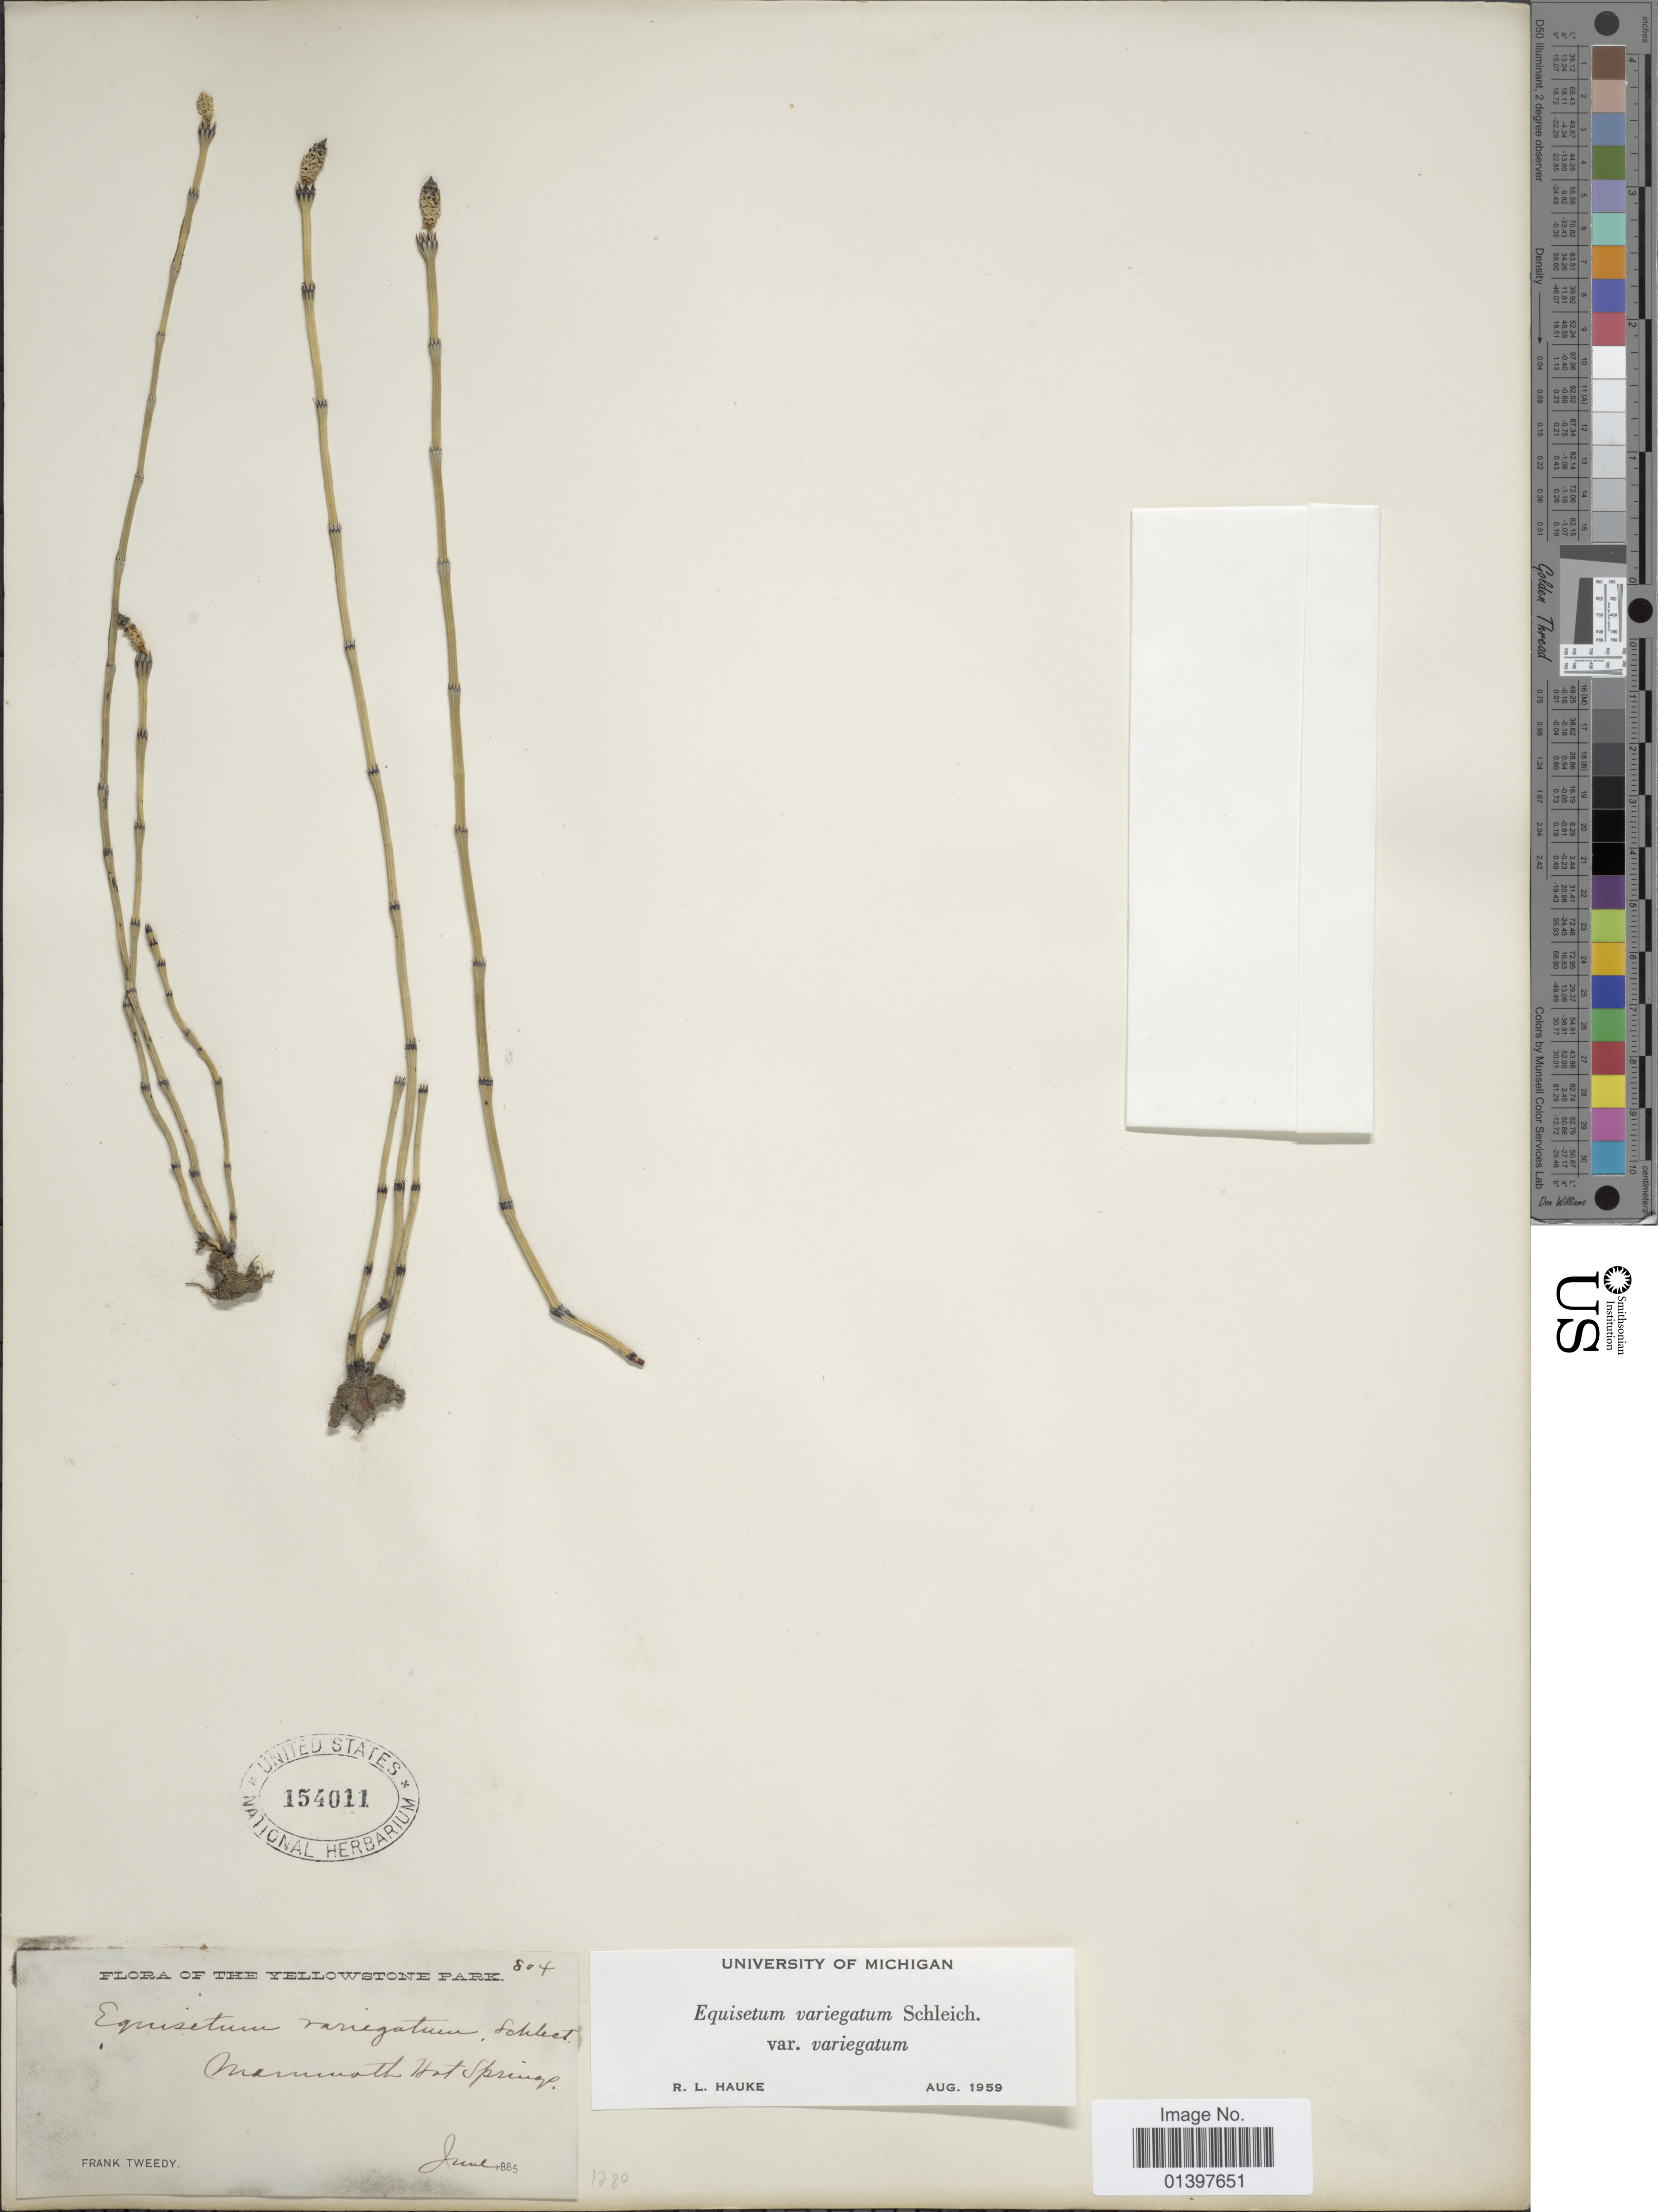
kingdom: Plantae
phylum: Tracheophyta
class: Polypodiopsida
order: Equisetales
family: Equisetaceae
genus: Equisetum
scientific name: Equisetum variegatum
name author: Schleich. ex F. Weber & D. Mohr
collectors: F. Tweedy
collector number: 804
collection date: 1885-06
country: United States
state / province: Wyoming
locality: The Yellowstone Park, Mammoth Hot Springs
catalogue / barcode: US 154011